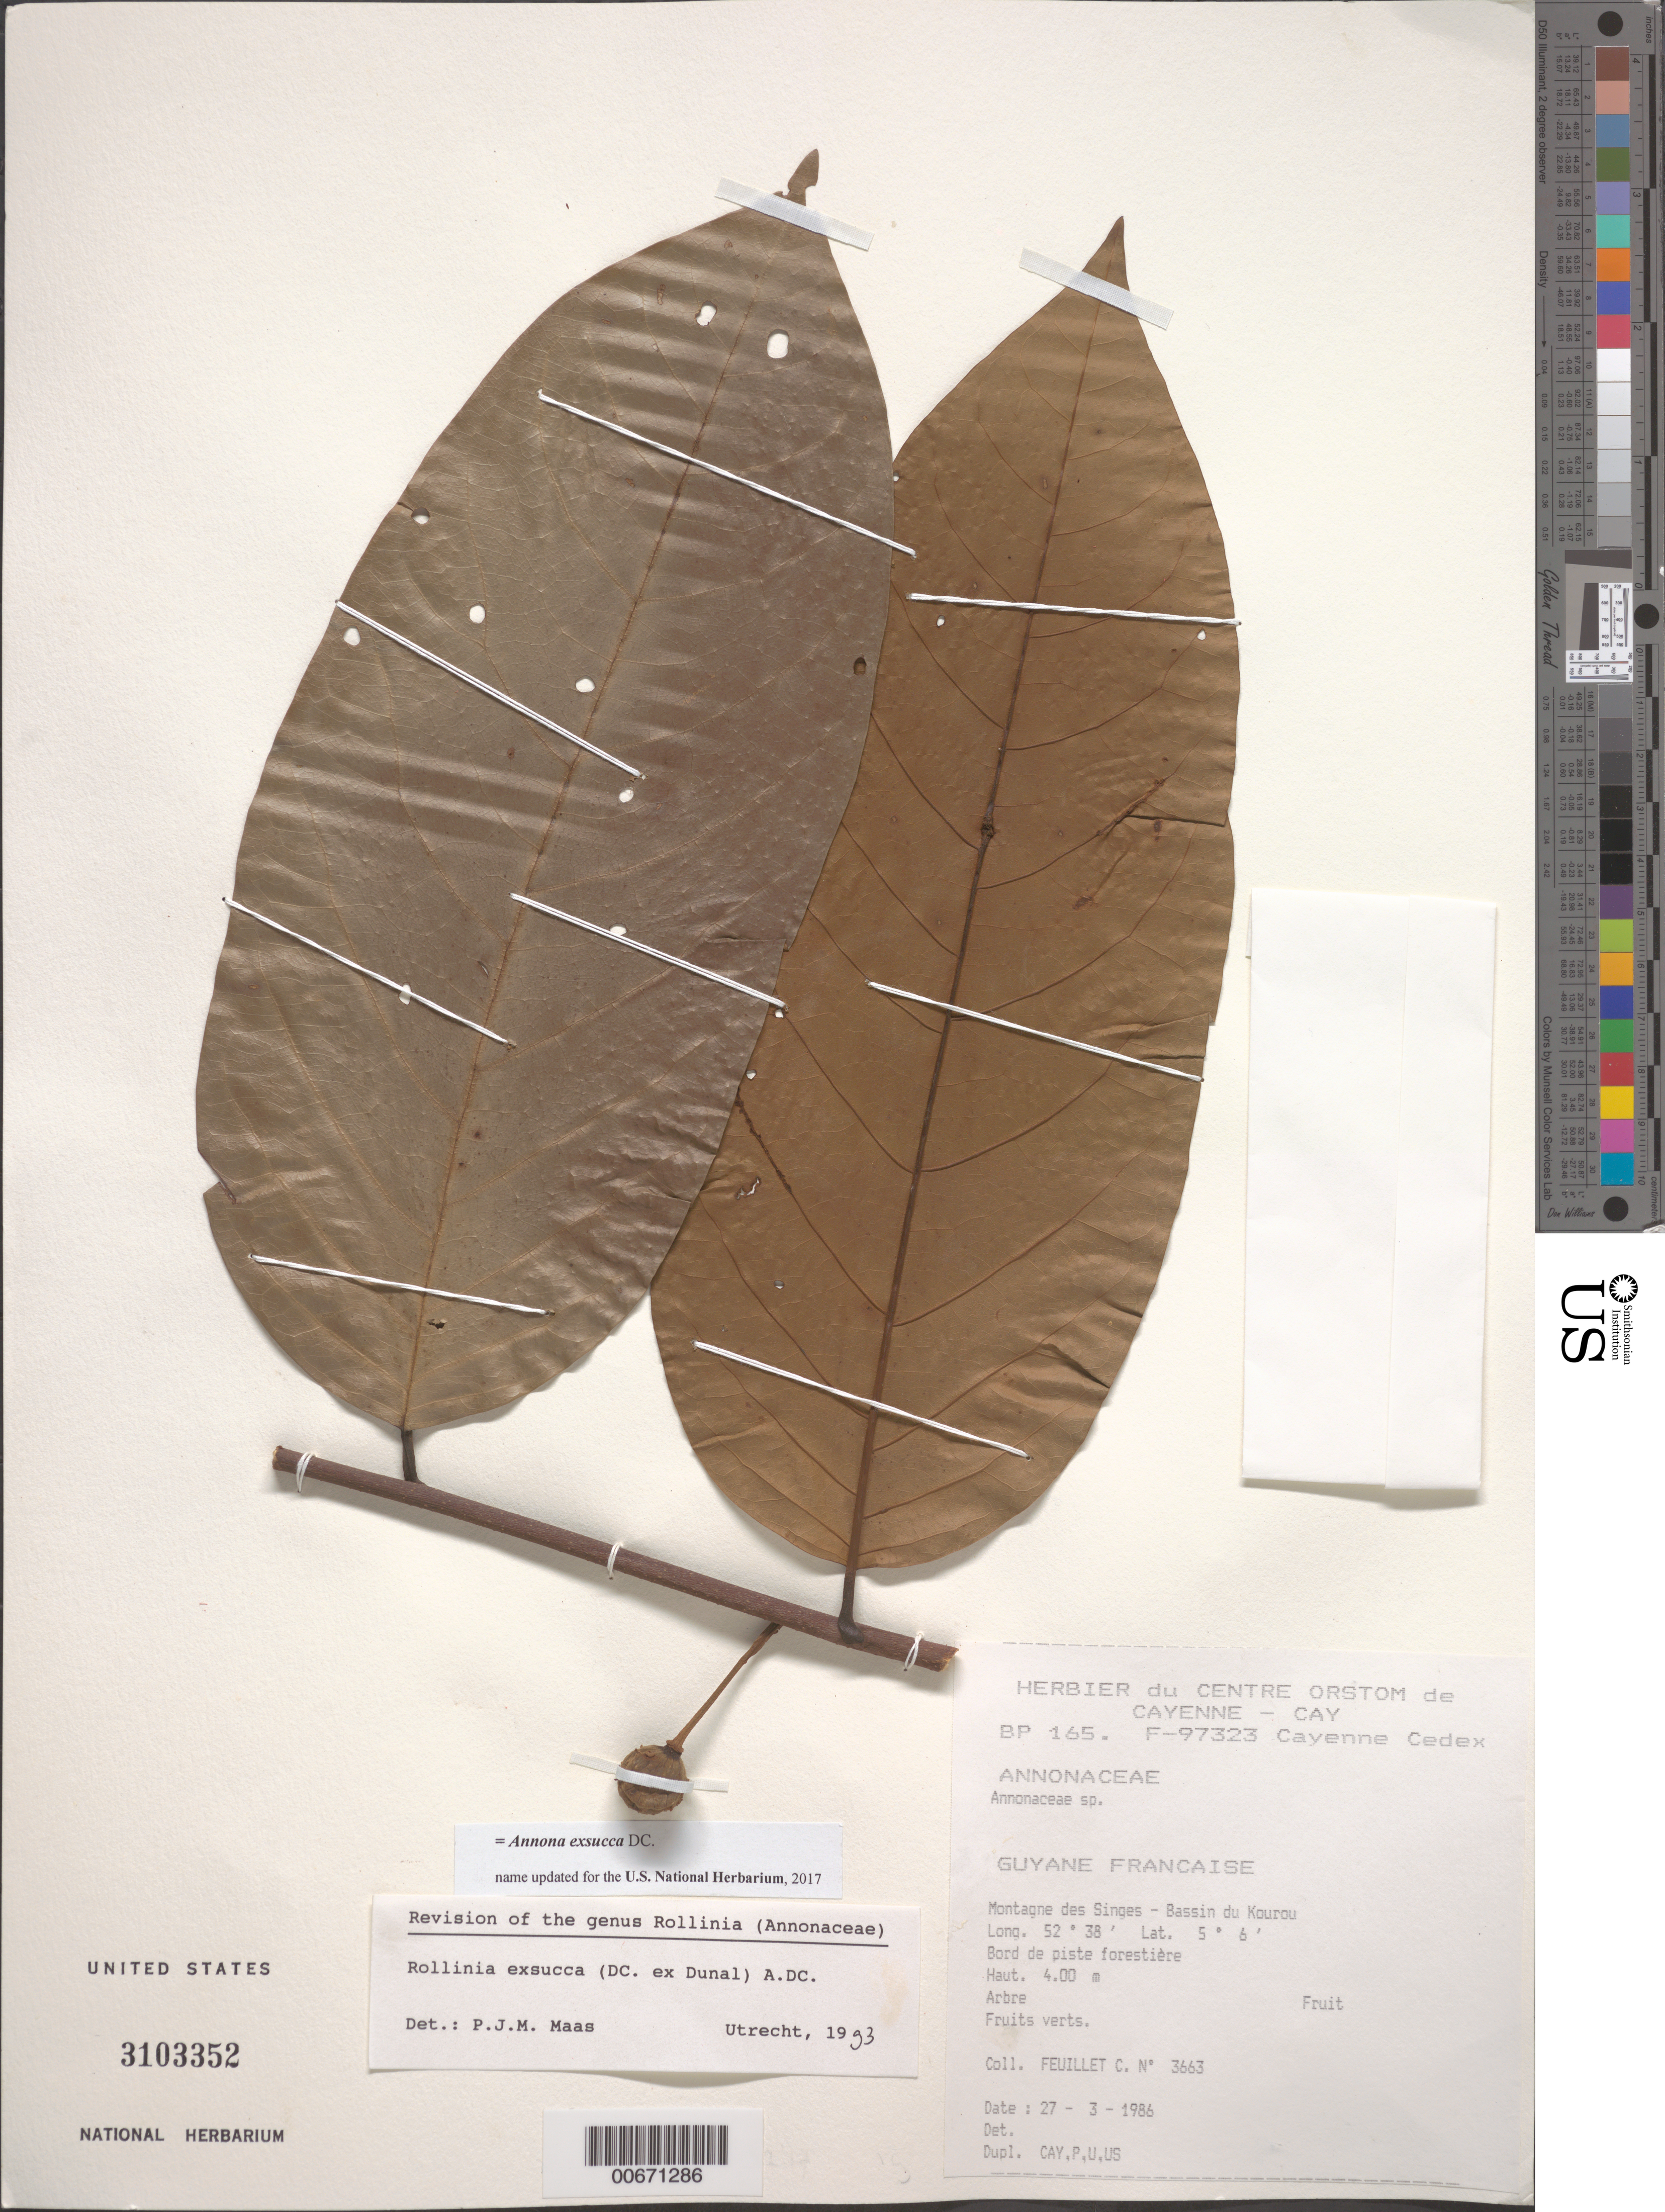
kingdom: Plantae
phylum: Tracheophyta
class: Magnoliopsida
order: Magnoliales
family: Annonaceae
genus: Annona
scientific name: Annona exsucca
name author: DC. ex Dunal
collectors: C. Feuillet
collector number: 3663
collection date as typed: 27-Mar-86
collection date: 1986-03-27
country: French Guiana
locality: Montagne des Singes - Bassin du Kourou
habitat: Bord de piste forestière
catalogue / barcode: US 3103352